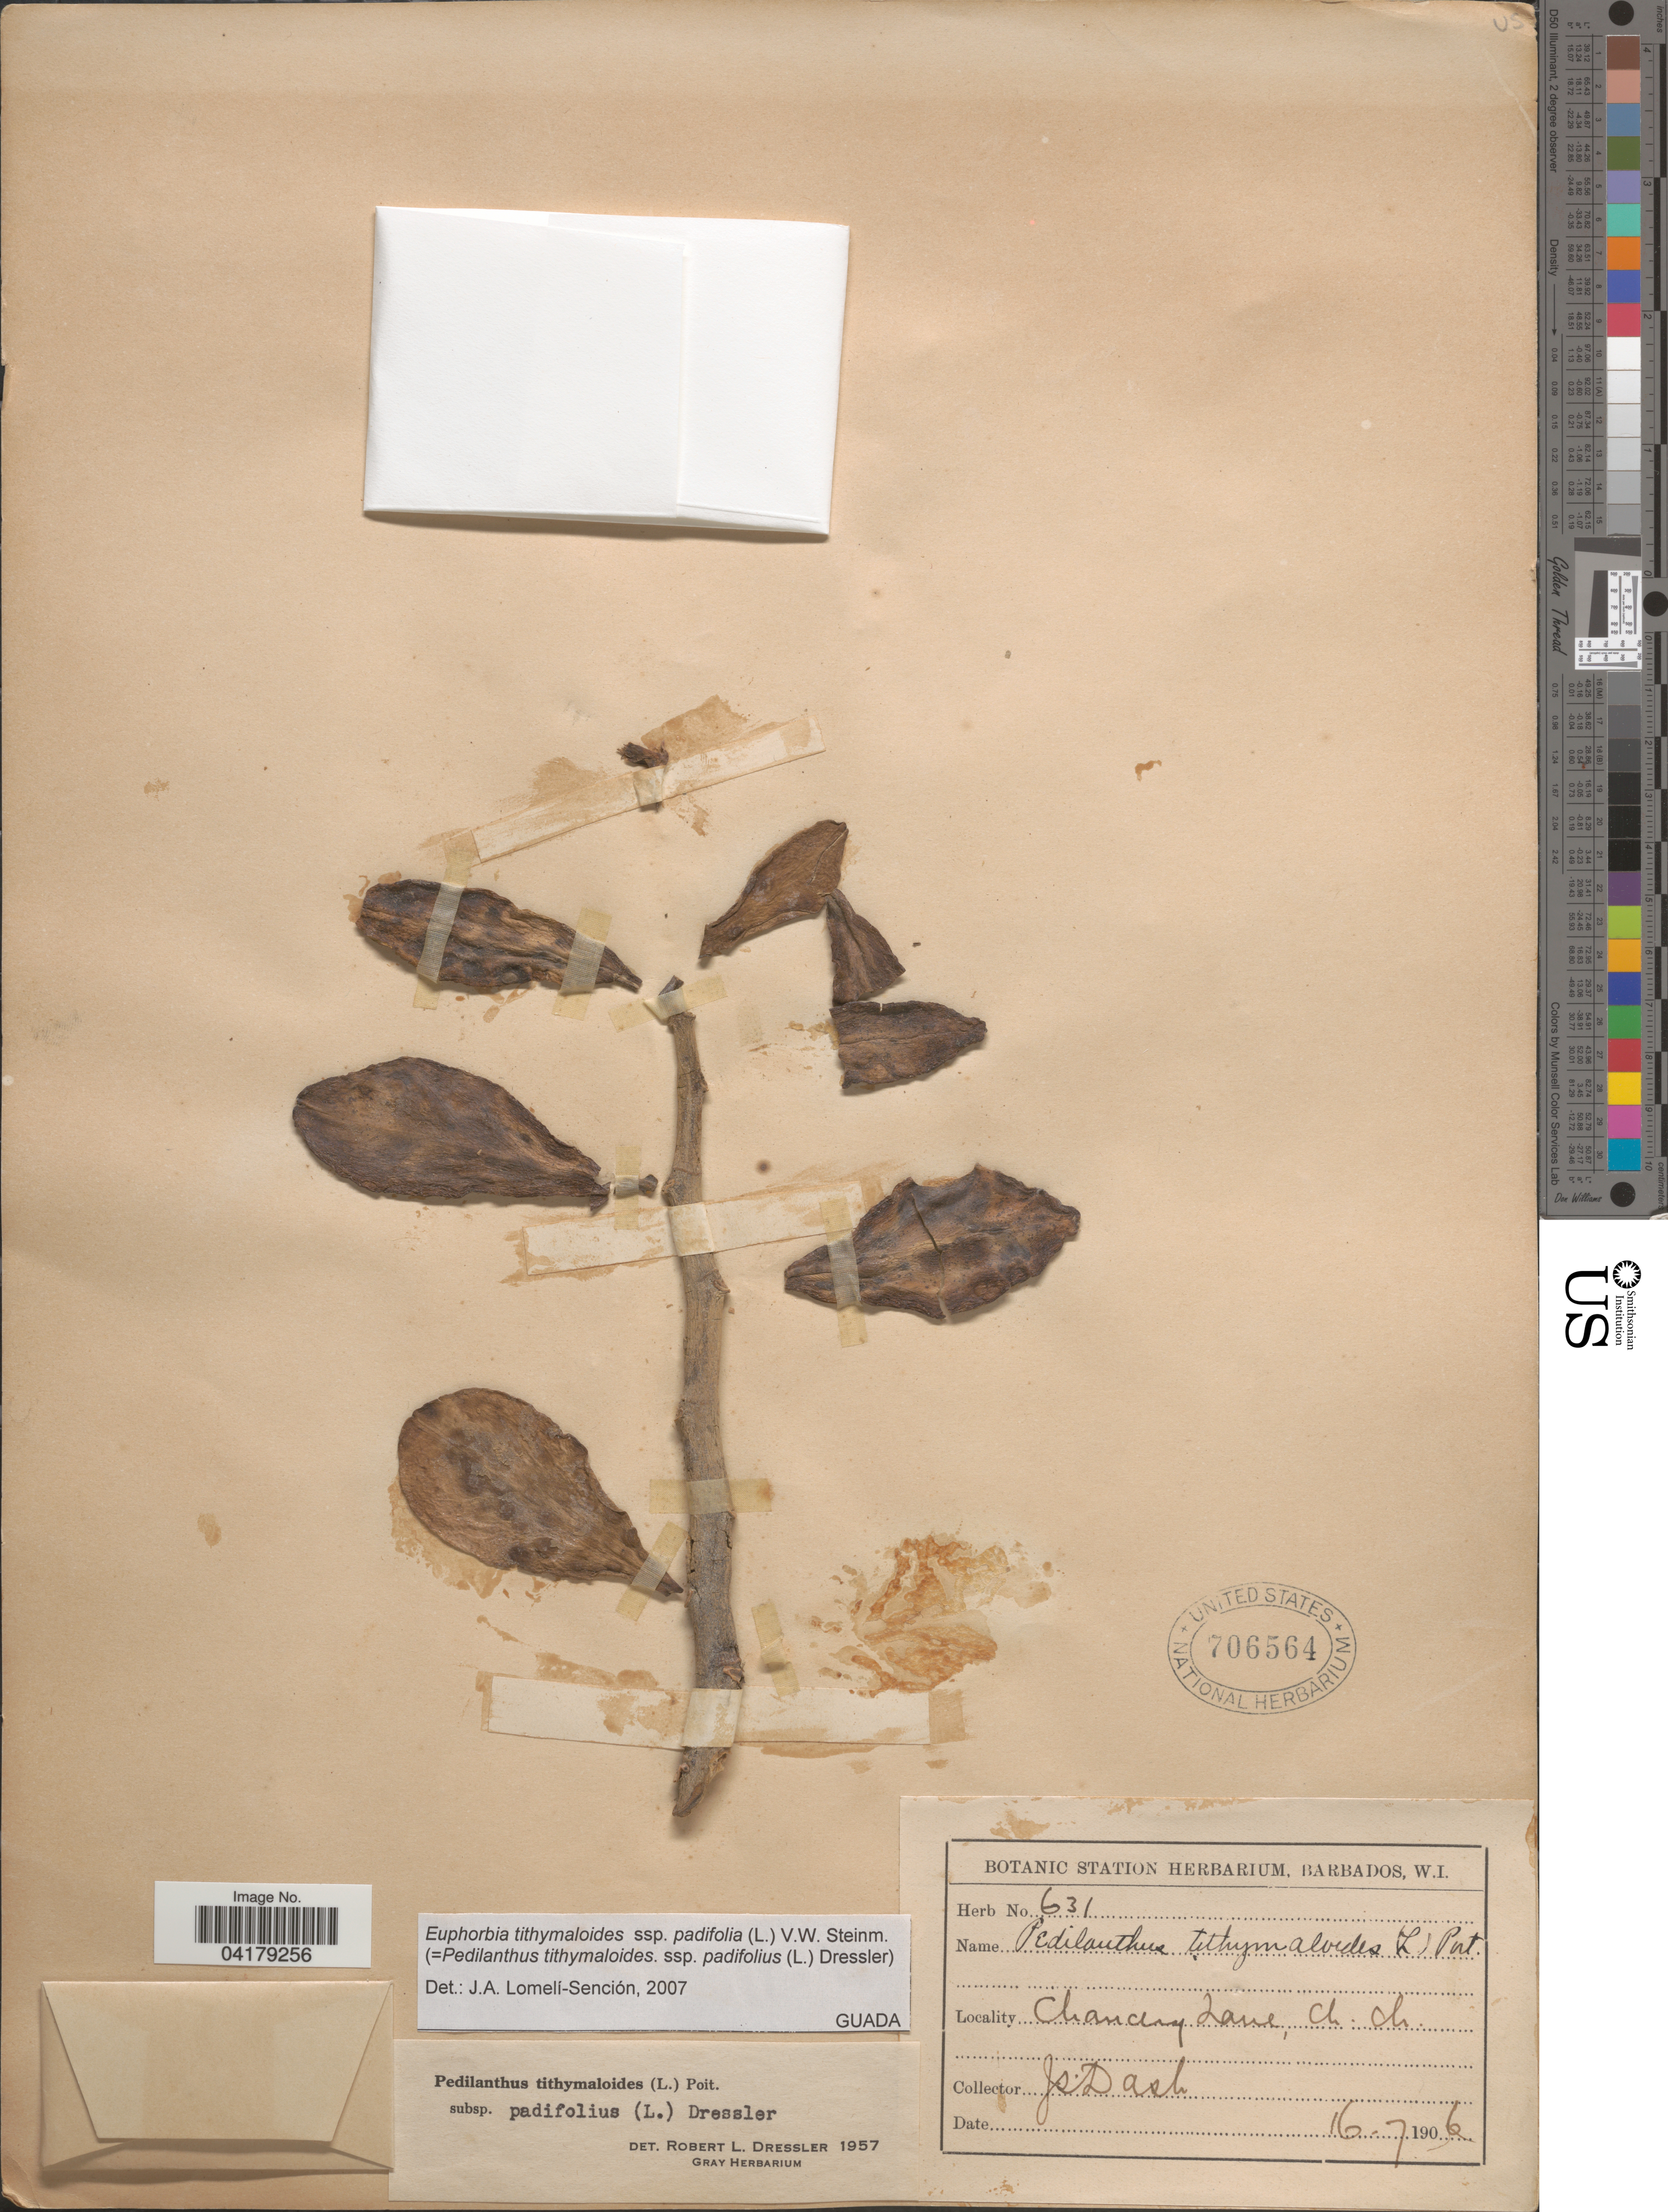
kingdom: Plantae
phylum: Tracheophyta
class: Magnoliopsida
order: Malpighiales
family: Euphorbiaceae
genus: Euphorbia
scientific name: Euphorbia tithymaloides subsp. padifolia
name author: (L.) V.W. Steinm.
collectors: J. Dash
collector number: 631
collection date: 1906-07-16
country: Barbados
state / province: Christ Church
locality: Chanchy Lane, Ch. Ch.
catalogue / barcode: US 706564